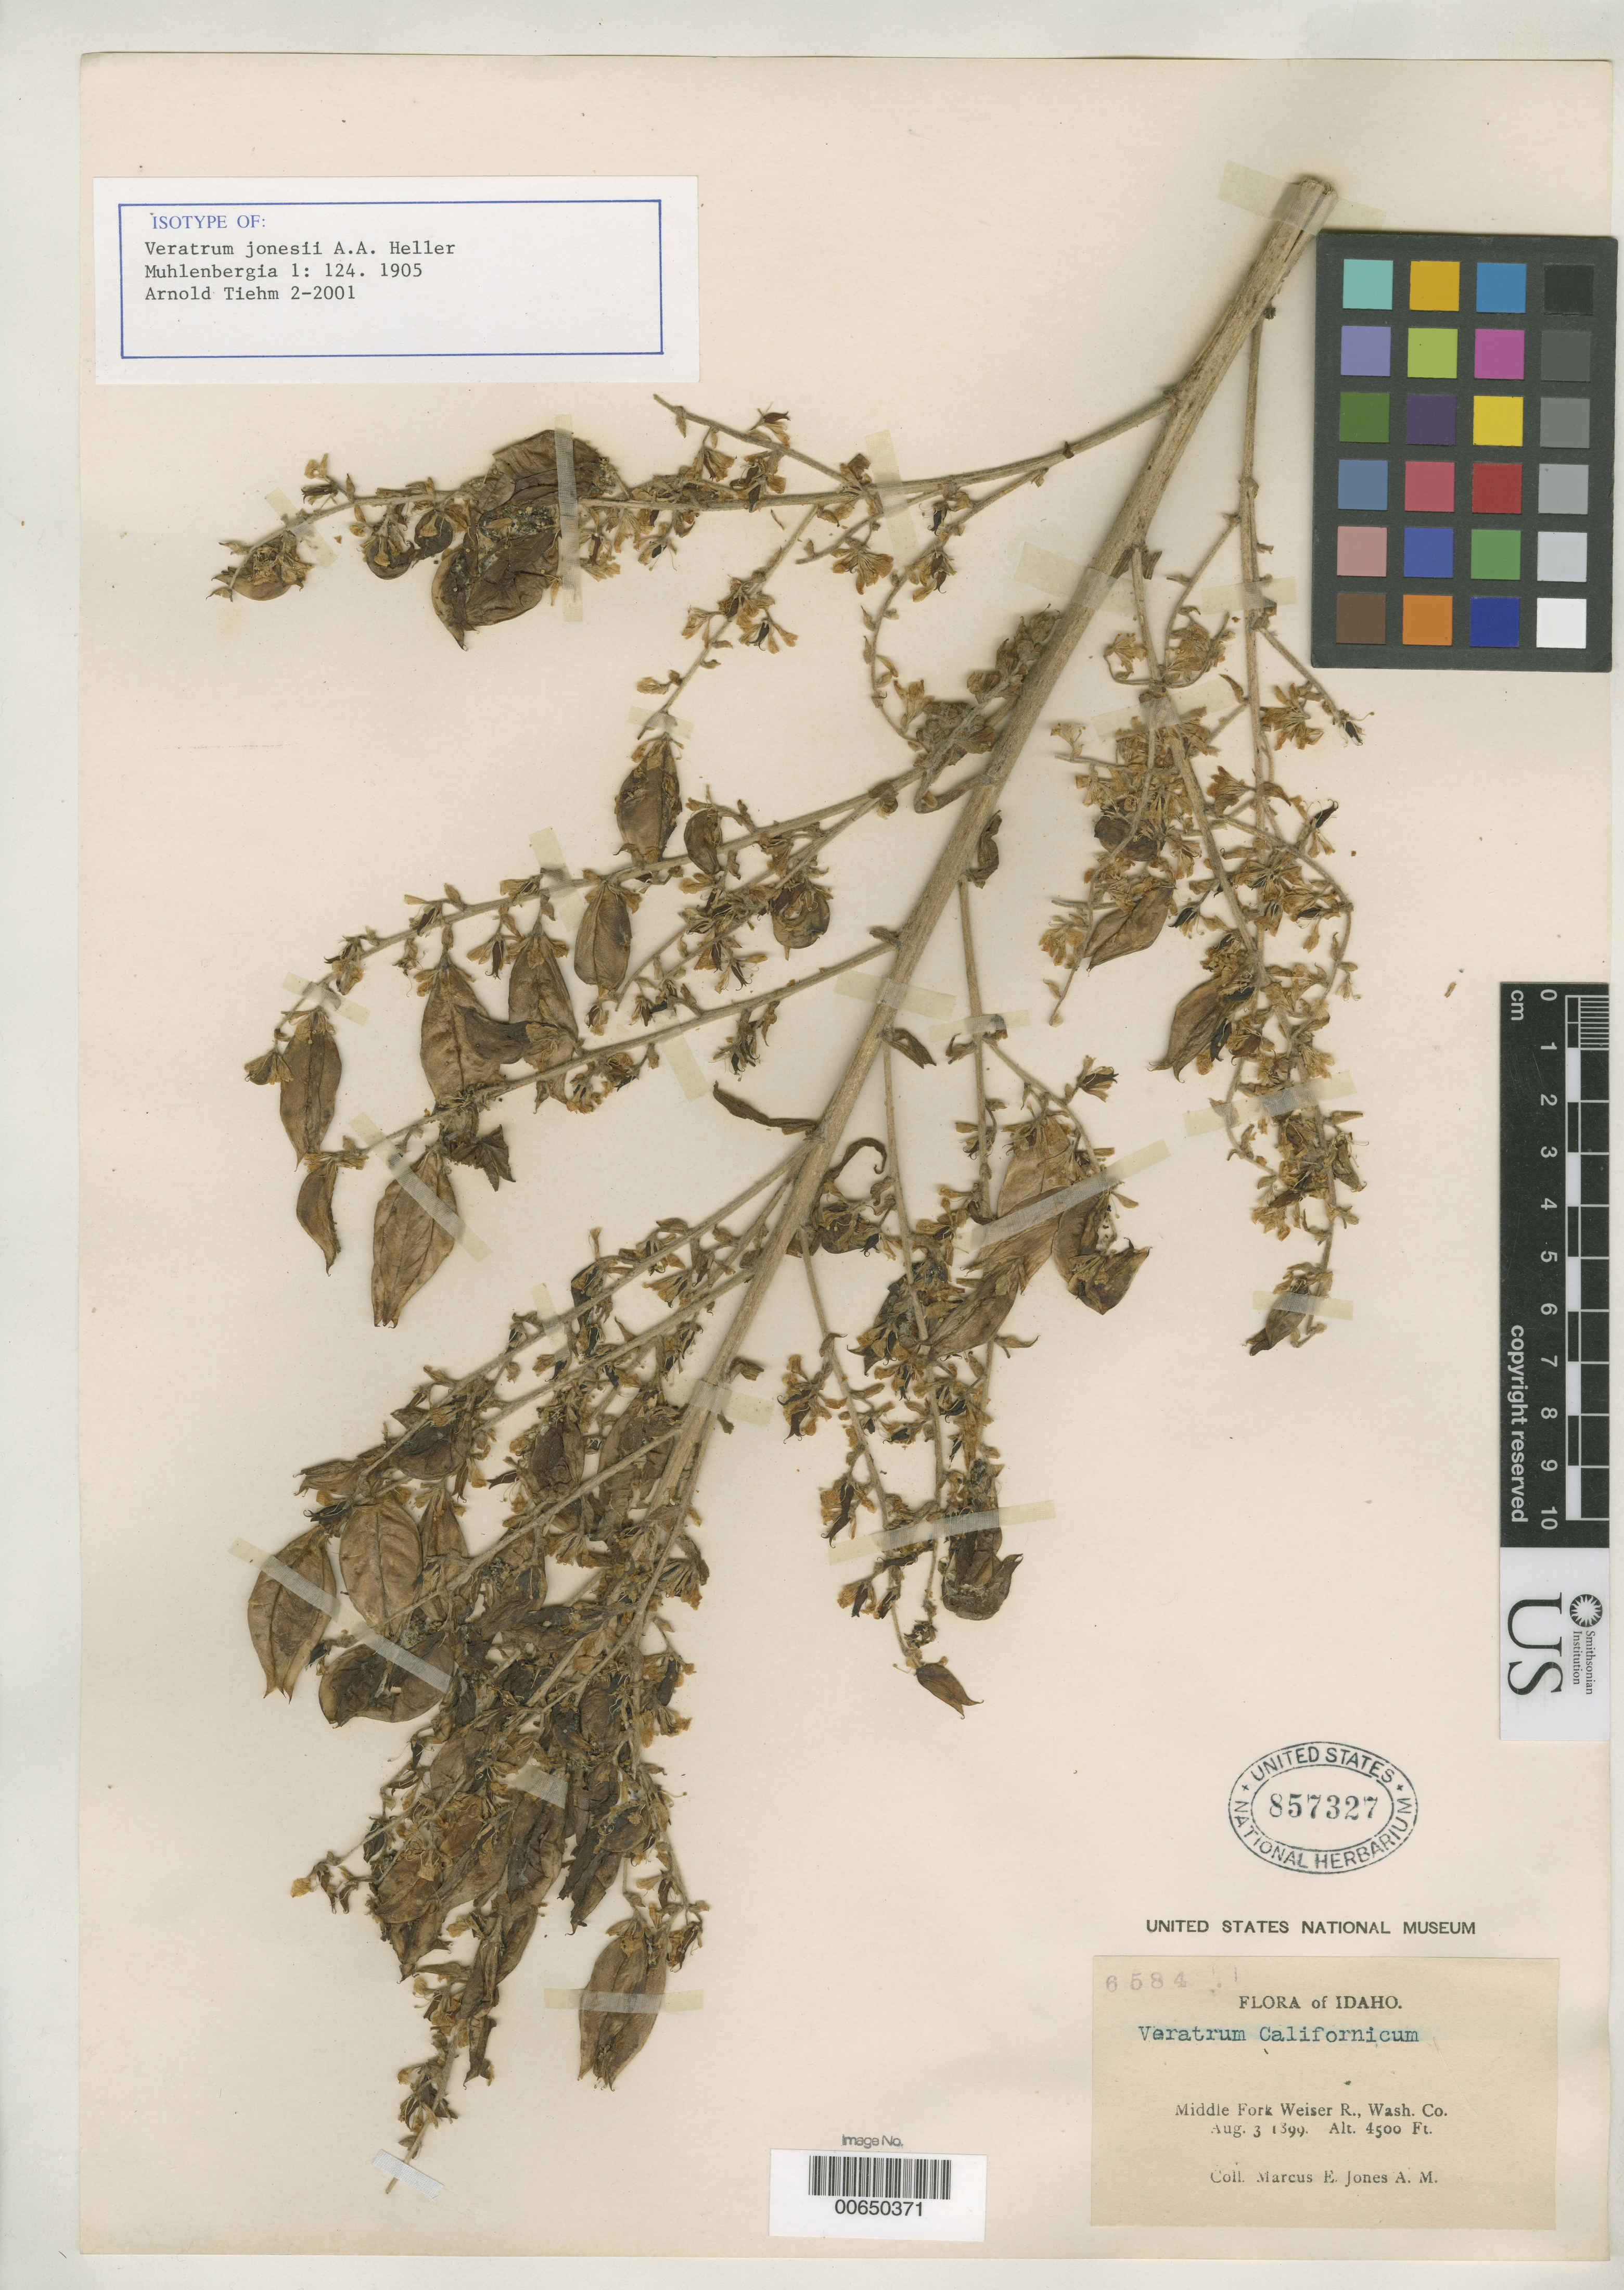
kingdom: Plantae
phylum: Tracheophyta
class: Liliopsida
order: Liliales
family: Melanthiaceae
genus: Veratrum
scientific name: Veratrum jonesii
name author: A. Heller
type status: Isotype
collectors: M. E. Jones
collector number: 6584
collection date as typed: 03 Aug 1899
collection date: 1899-08-03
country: United States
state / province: Idaho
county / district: Washington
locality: Middle Fork Weiser R.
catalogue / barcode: US 857327